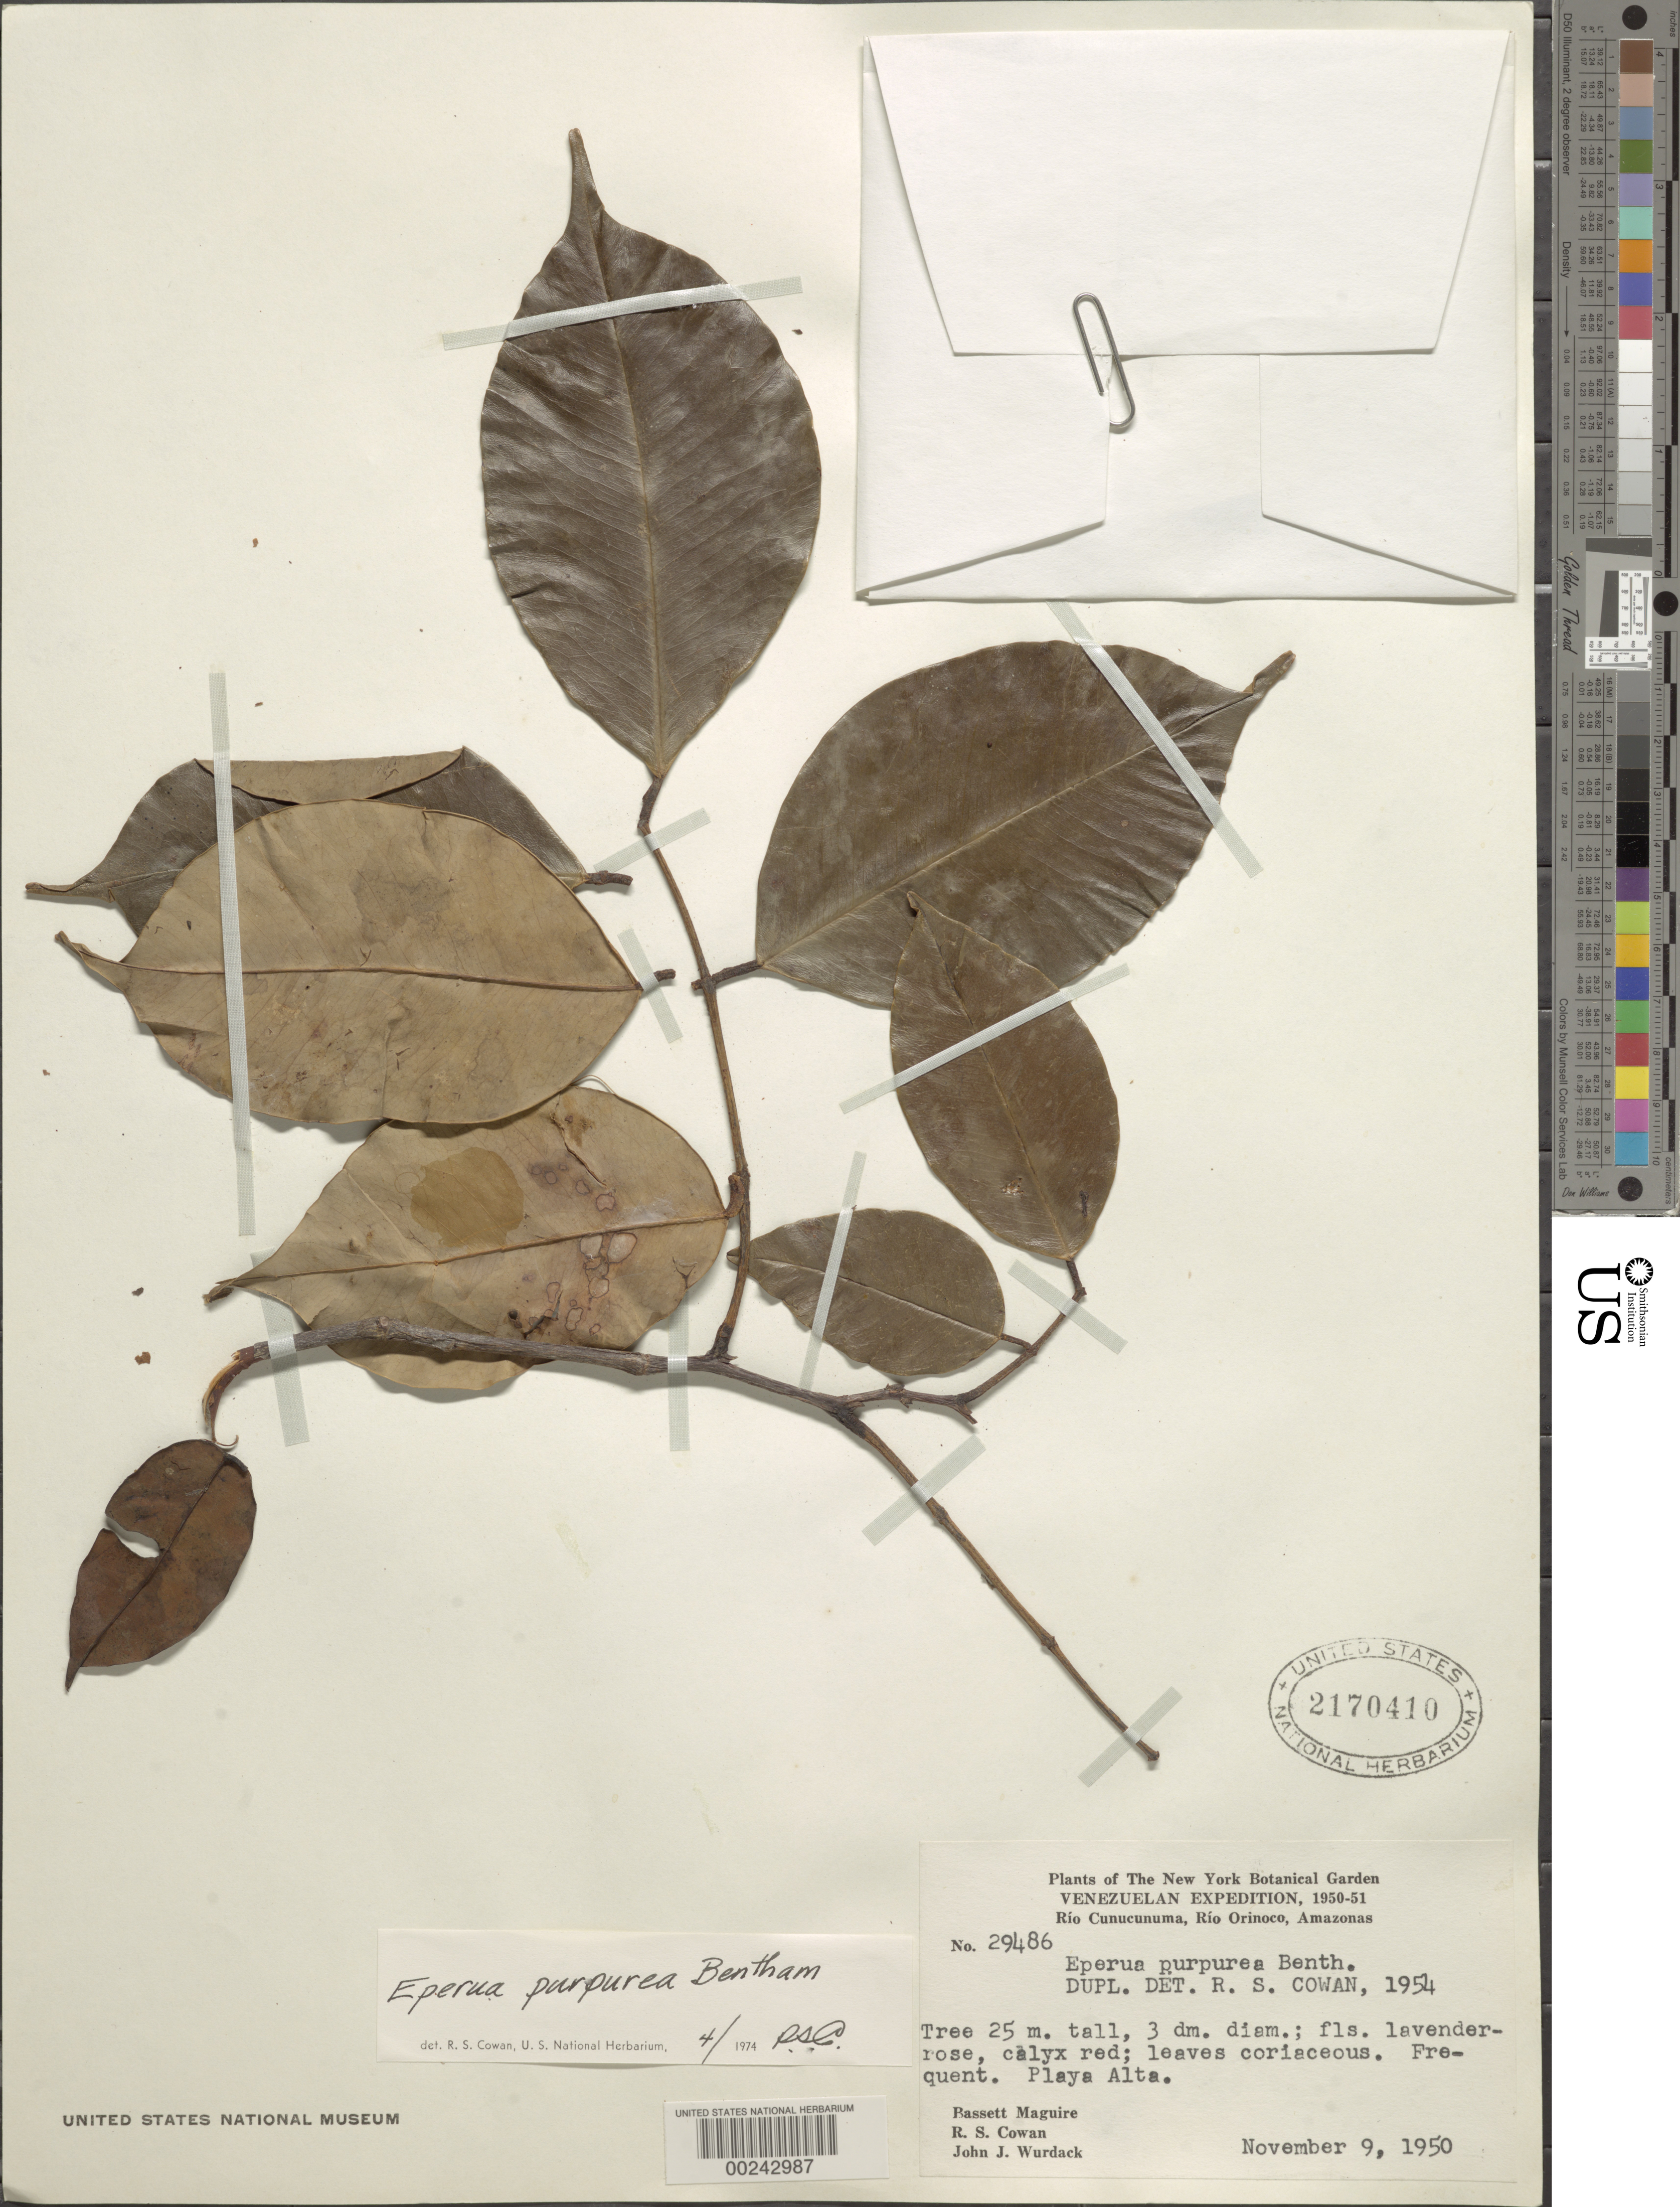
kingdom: Plantae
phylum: Tracheophyta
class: Magnoliopsida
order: Fabales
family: Fabaceae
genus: Eperua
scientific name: Eperua purpurea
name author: Benth.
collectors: B. Maguire, R. S. Cowan & J. J. Wurdack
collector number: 29486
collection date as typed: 09 Nov 1950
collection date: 1950-11-09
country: Venezuela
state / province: Amazonas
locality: Playa alta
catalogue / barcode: US 2170410